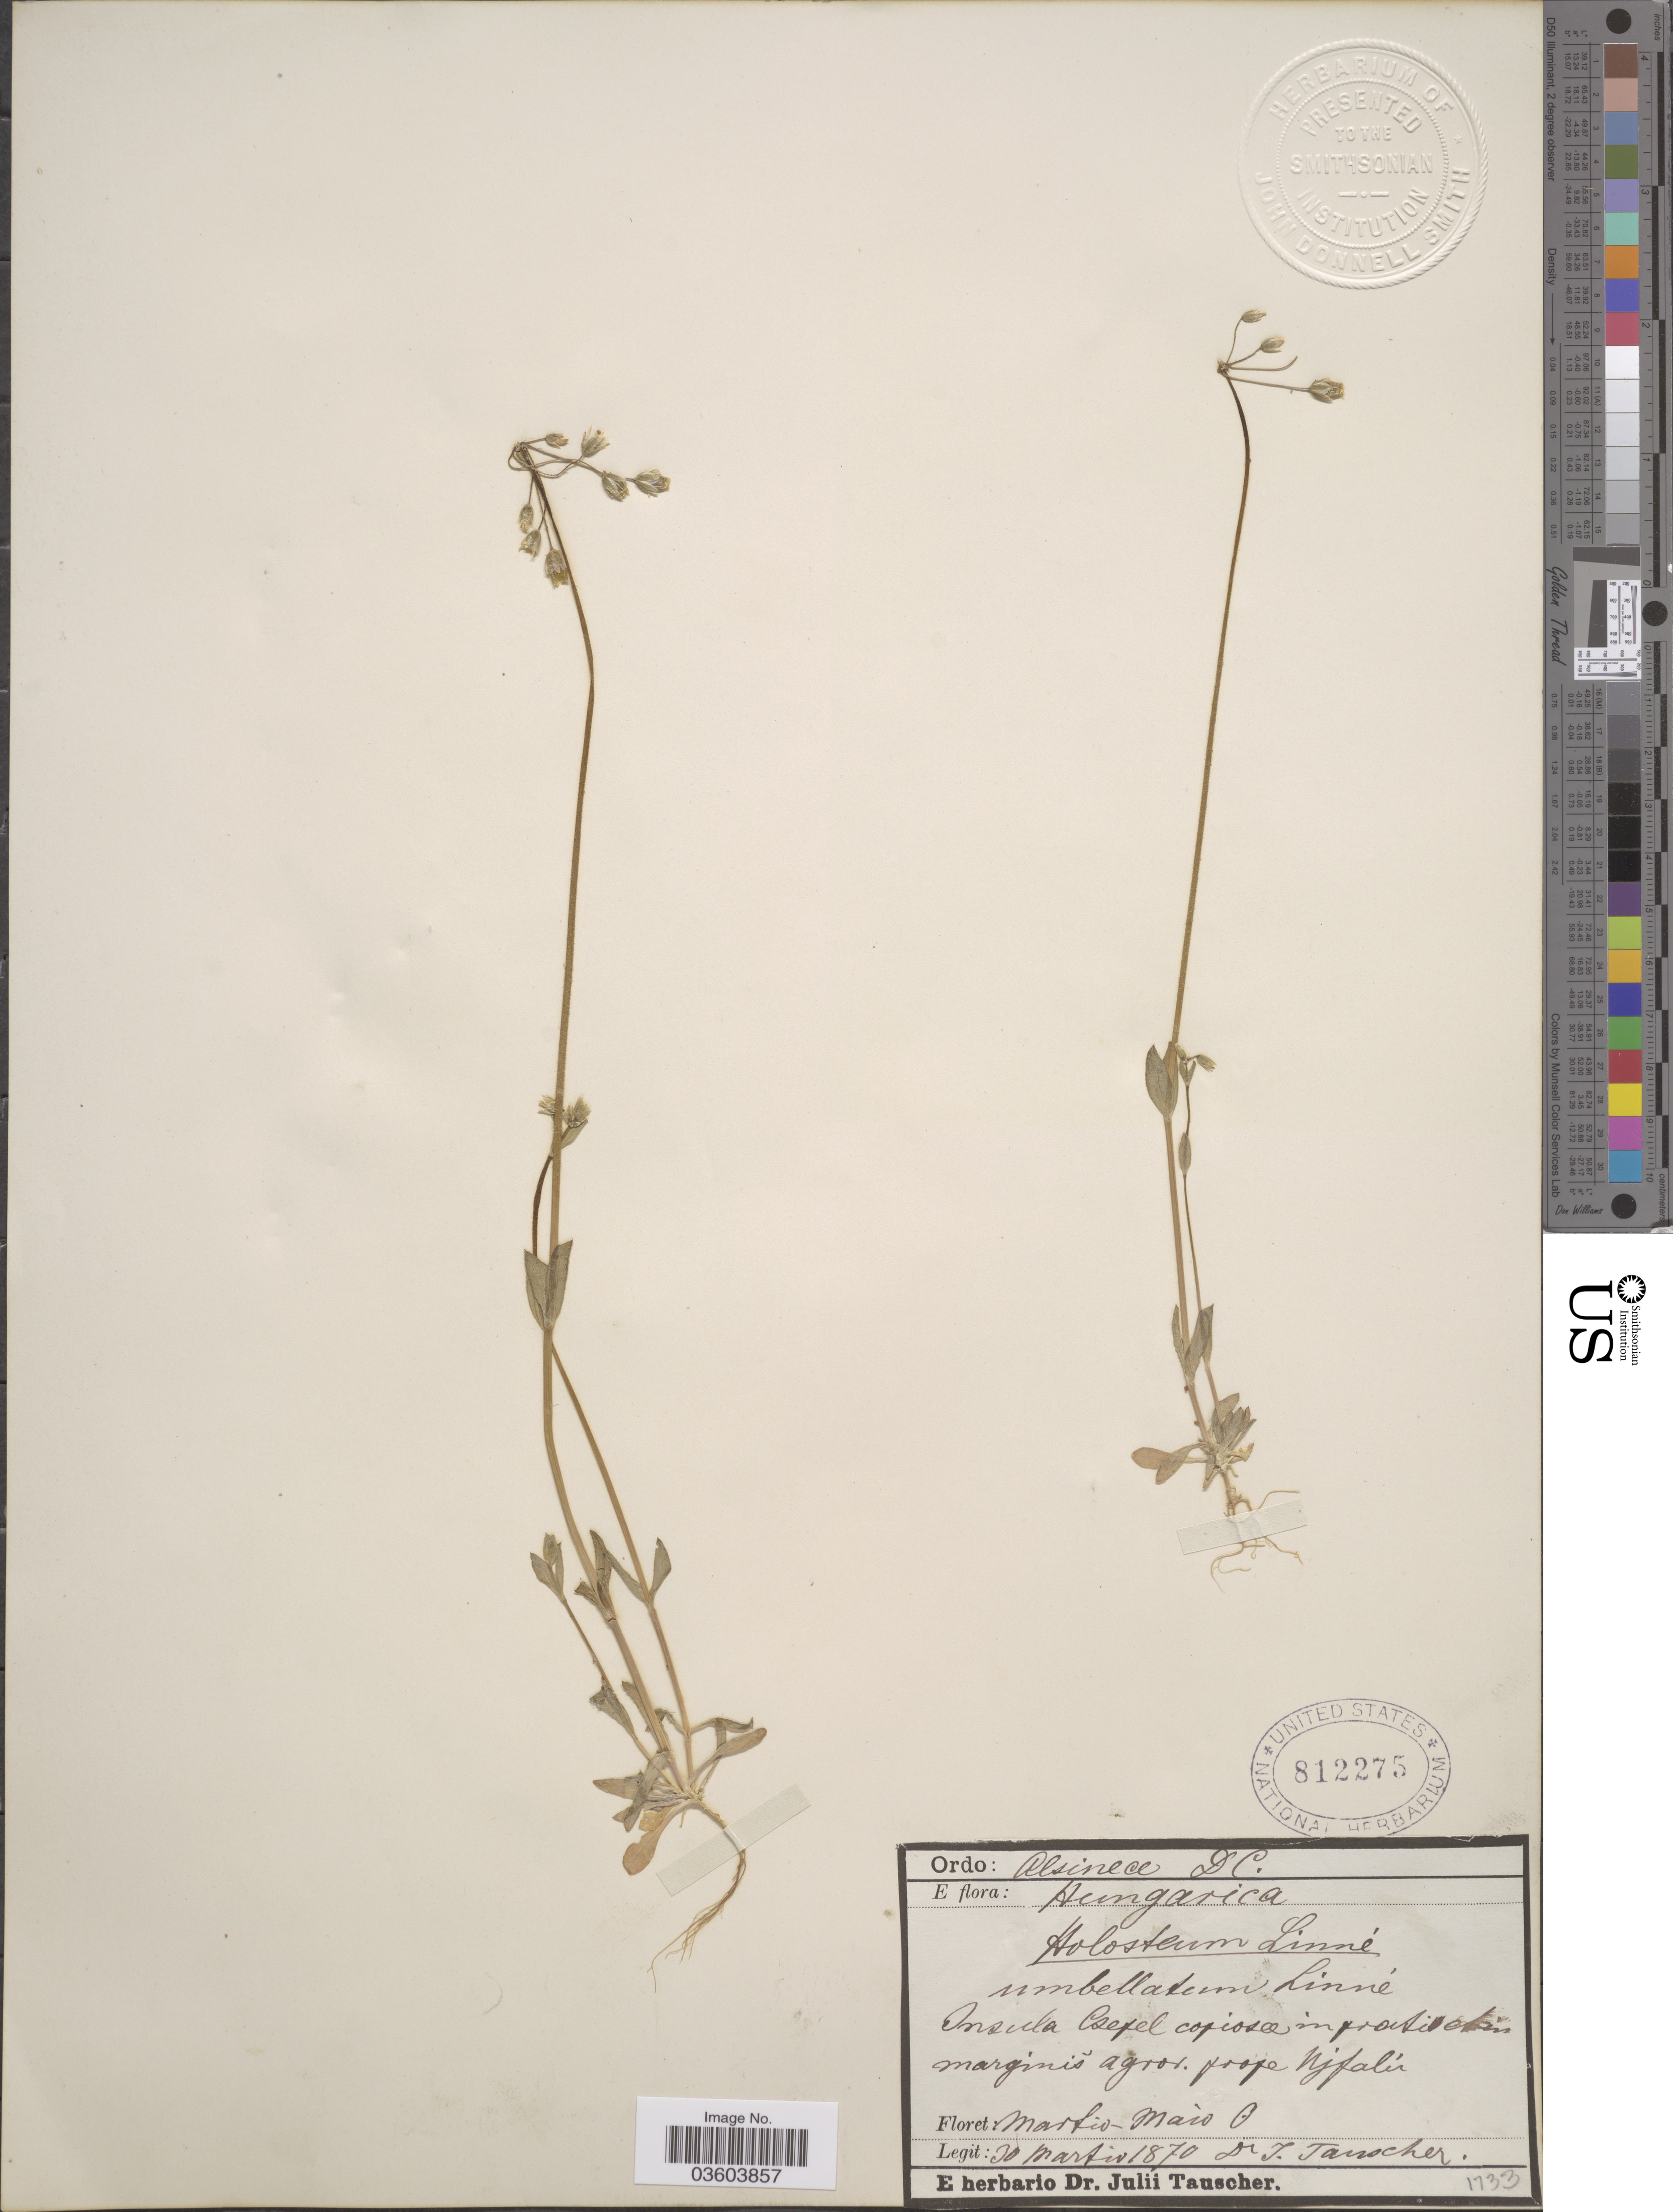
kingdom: Plantae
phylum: Tracheophyta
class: Magnoliopsida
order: Caryophyllales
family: Caryophyllaceae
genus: Holosteum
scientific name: Holosteum umbellatum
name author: L.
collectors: J. Tauscher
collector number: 1733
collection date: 1870-03-30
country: Hungary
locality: Hungarica. Insula Csepel capiosae in proctioctin [interpreted] marginis agror. prope Njfalú.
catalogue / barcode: US 812275